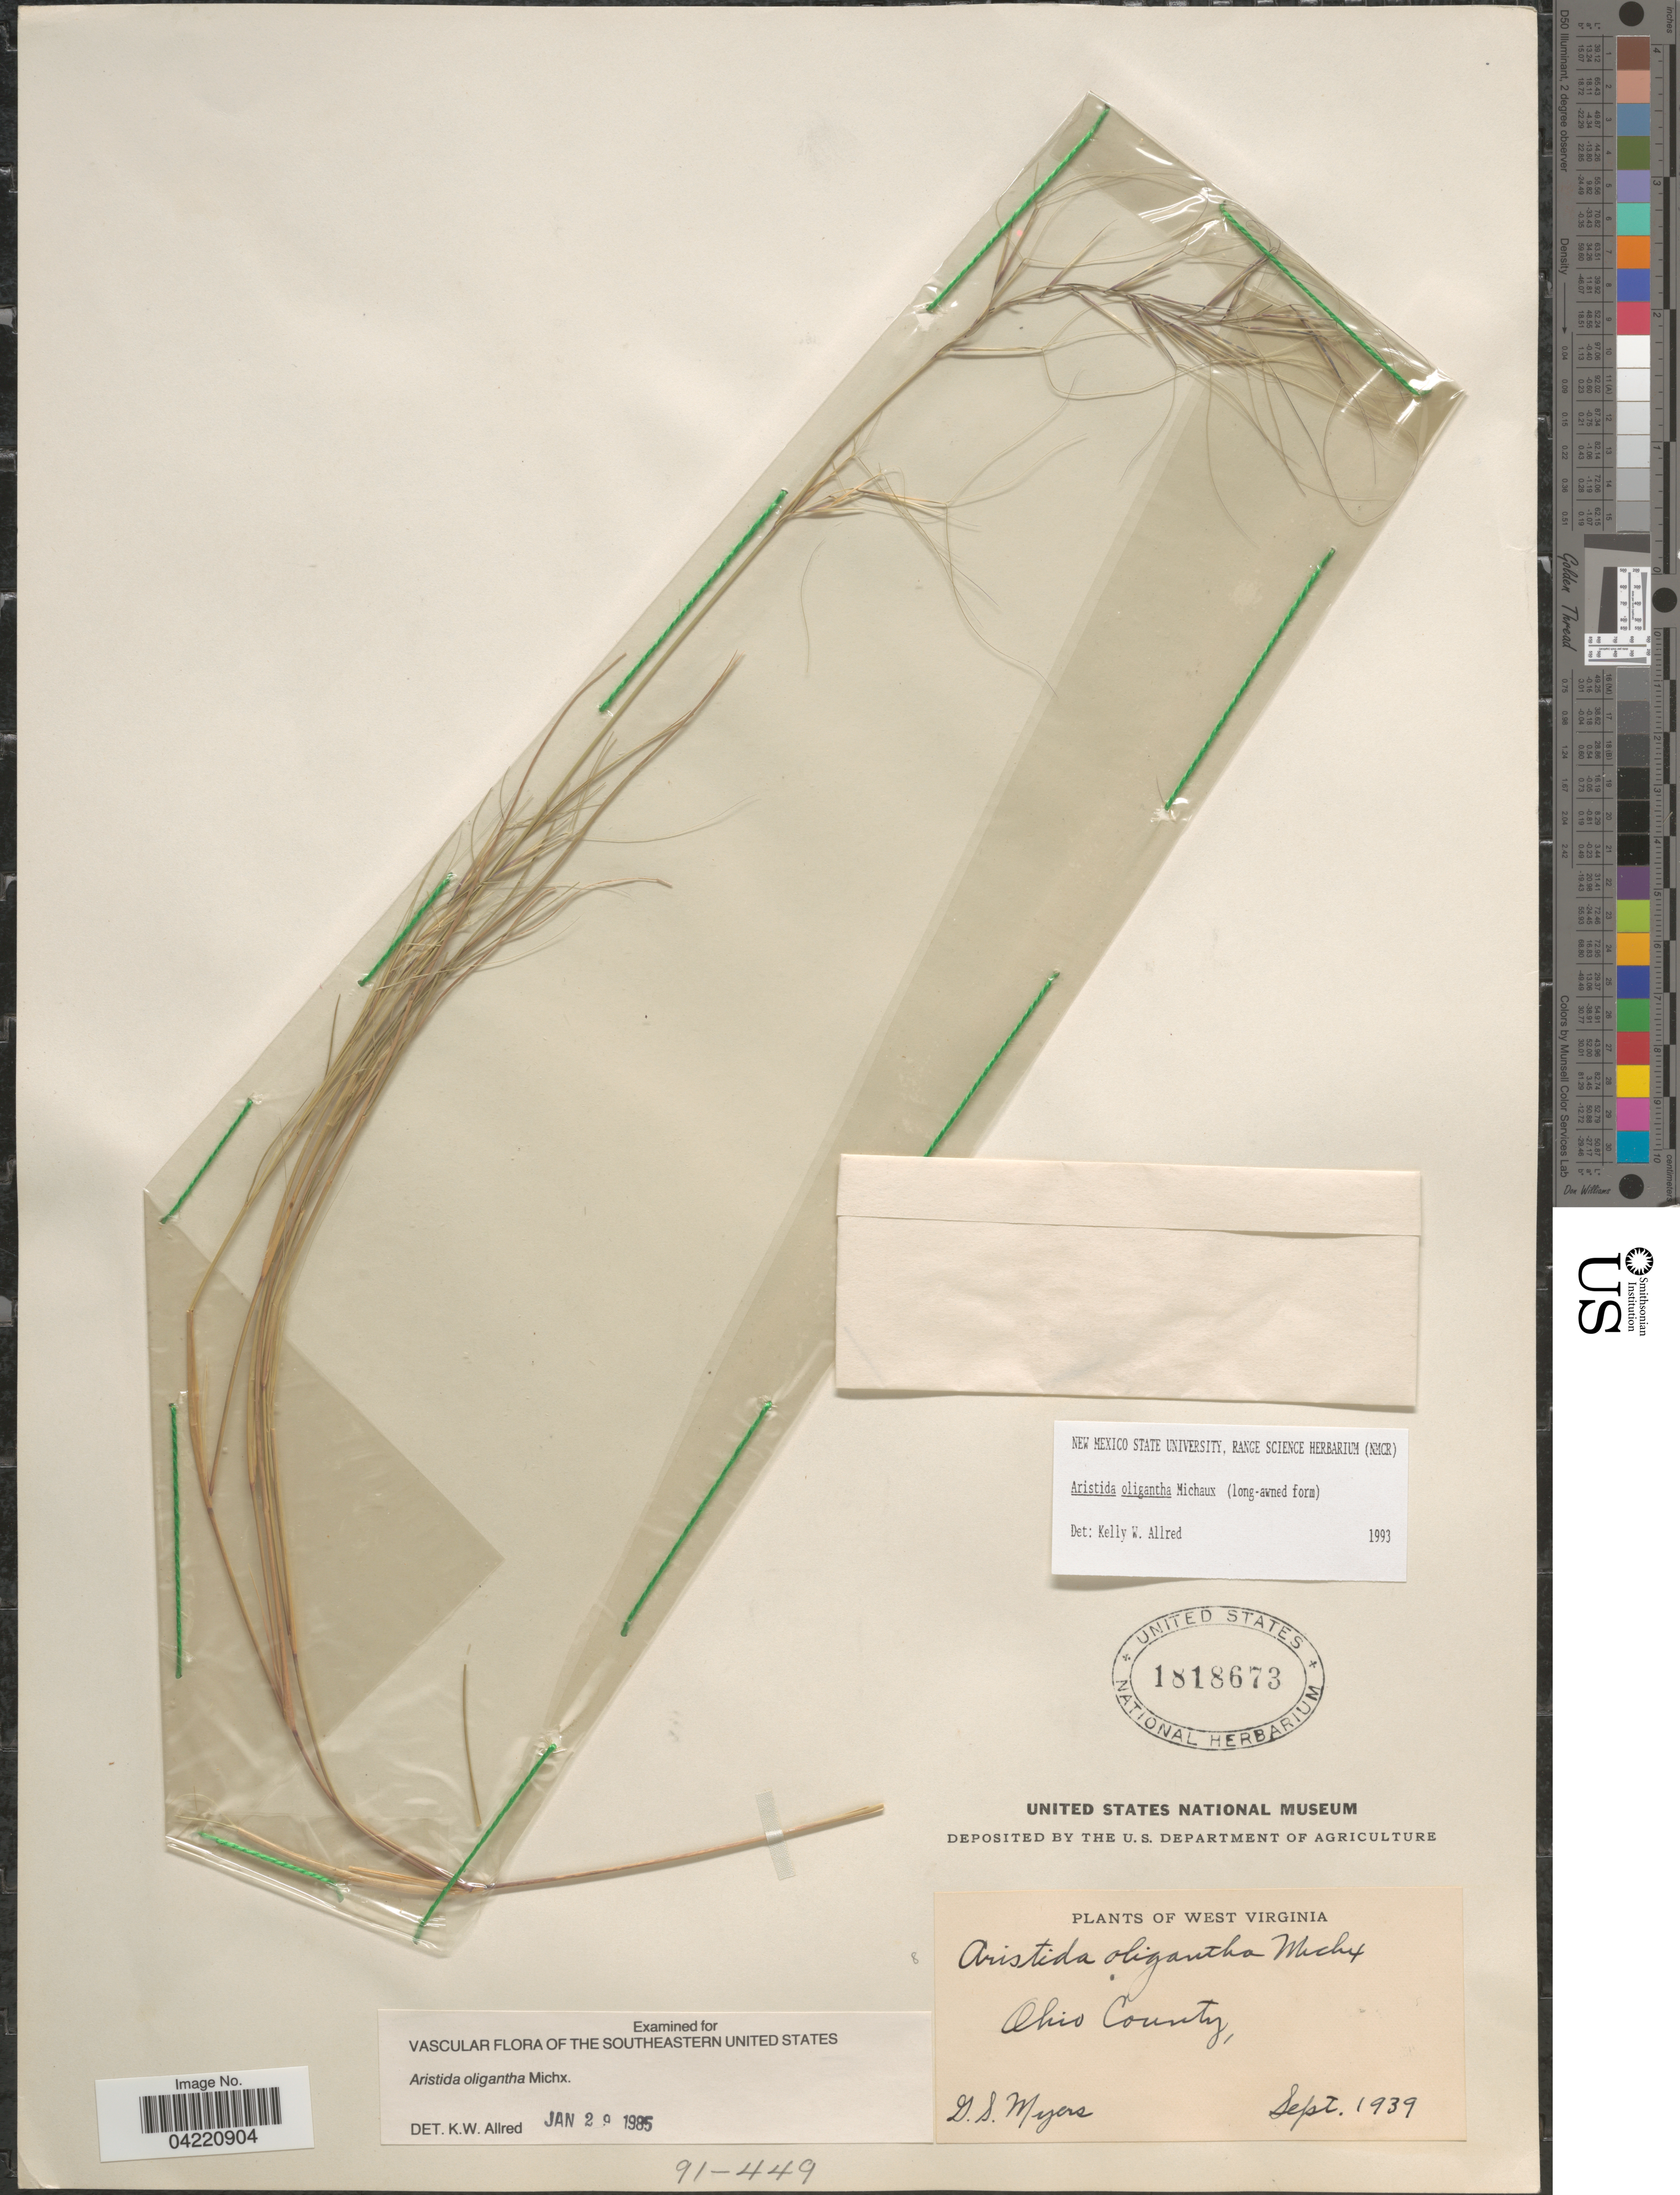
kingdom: Plantae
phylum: Tracheophyta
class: Liliopsida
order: Poales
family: Poaceae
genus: Aristida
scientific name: Aristida oligantha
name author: Michx.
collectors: G. Myers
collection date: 1939-09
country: United States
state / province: West Virginia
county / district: Ohio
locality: Ohio County.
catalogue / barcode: US 1818673